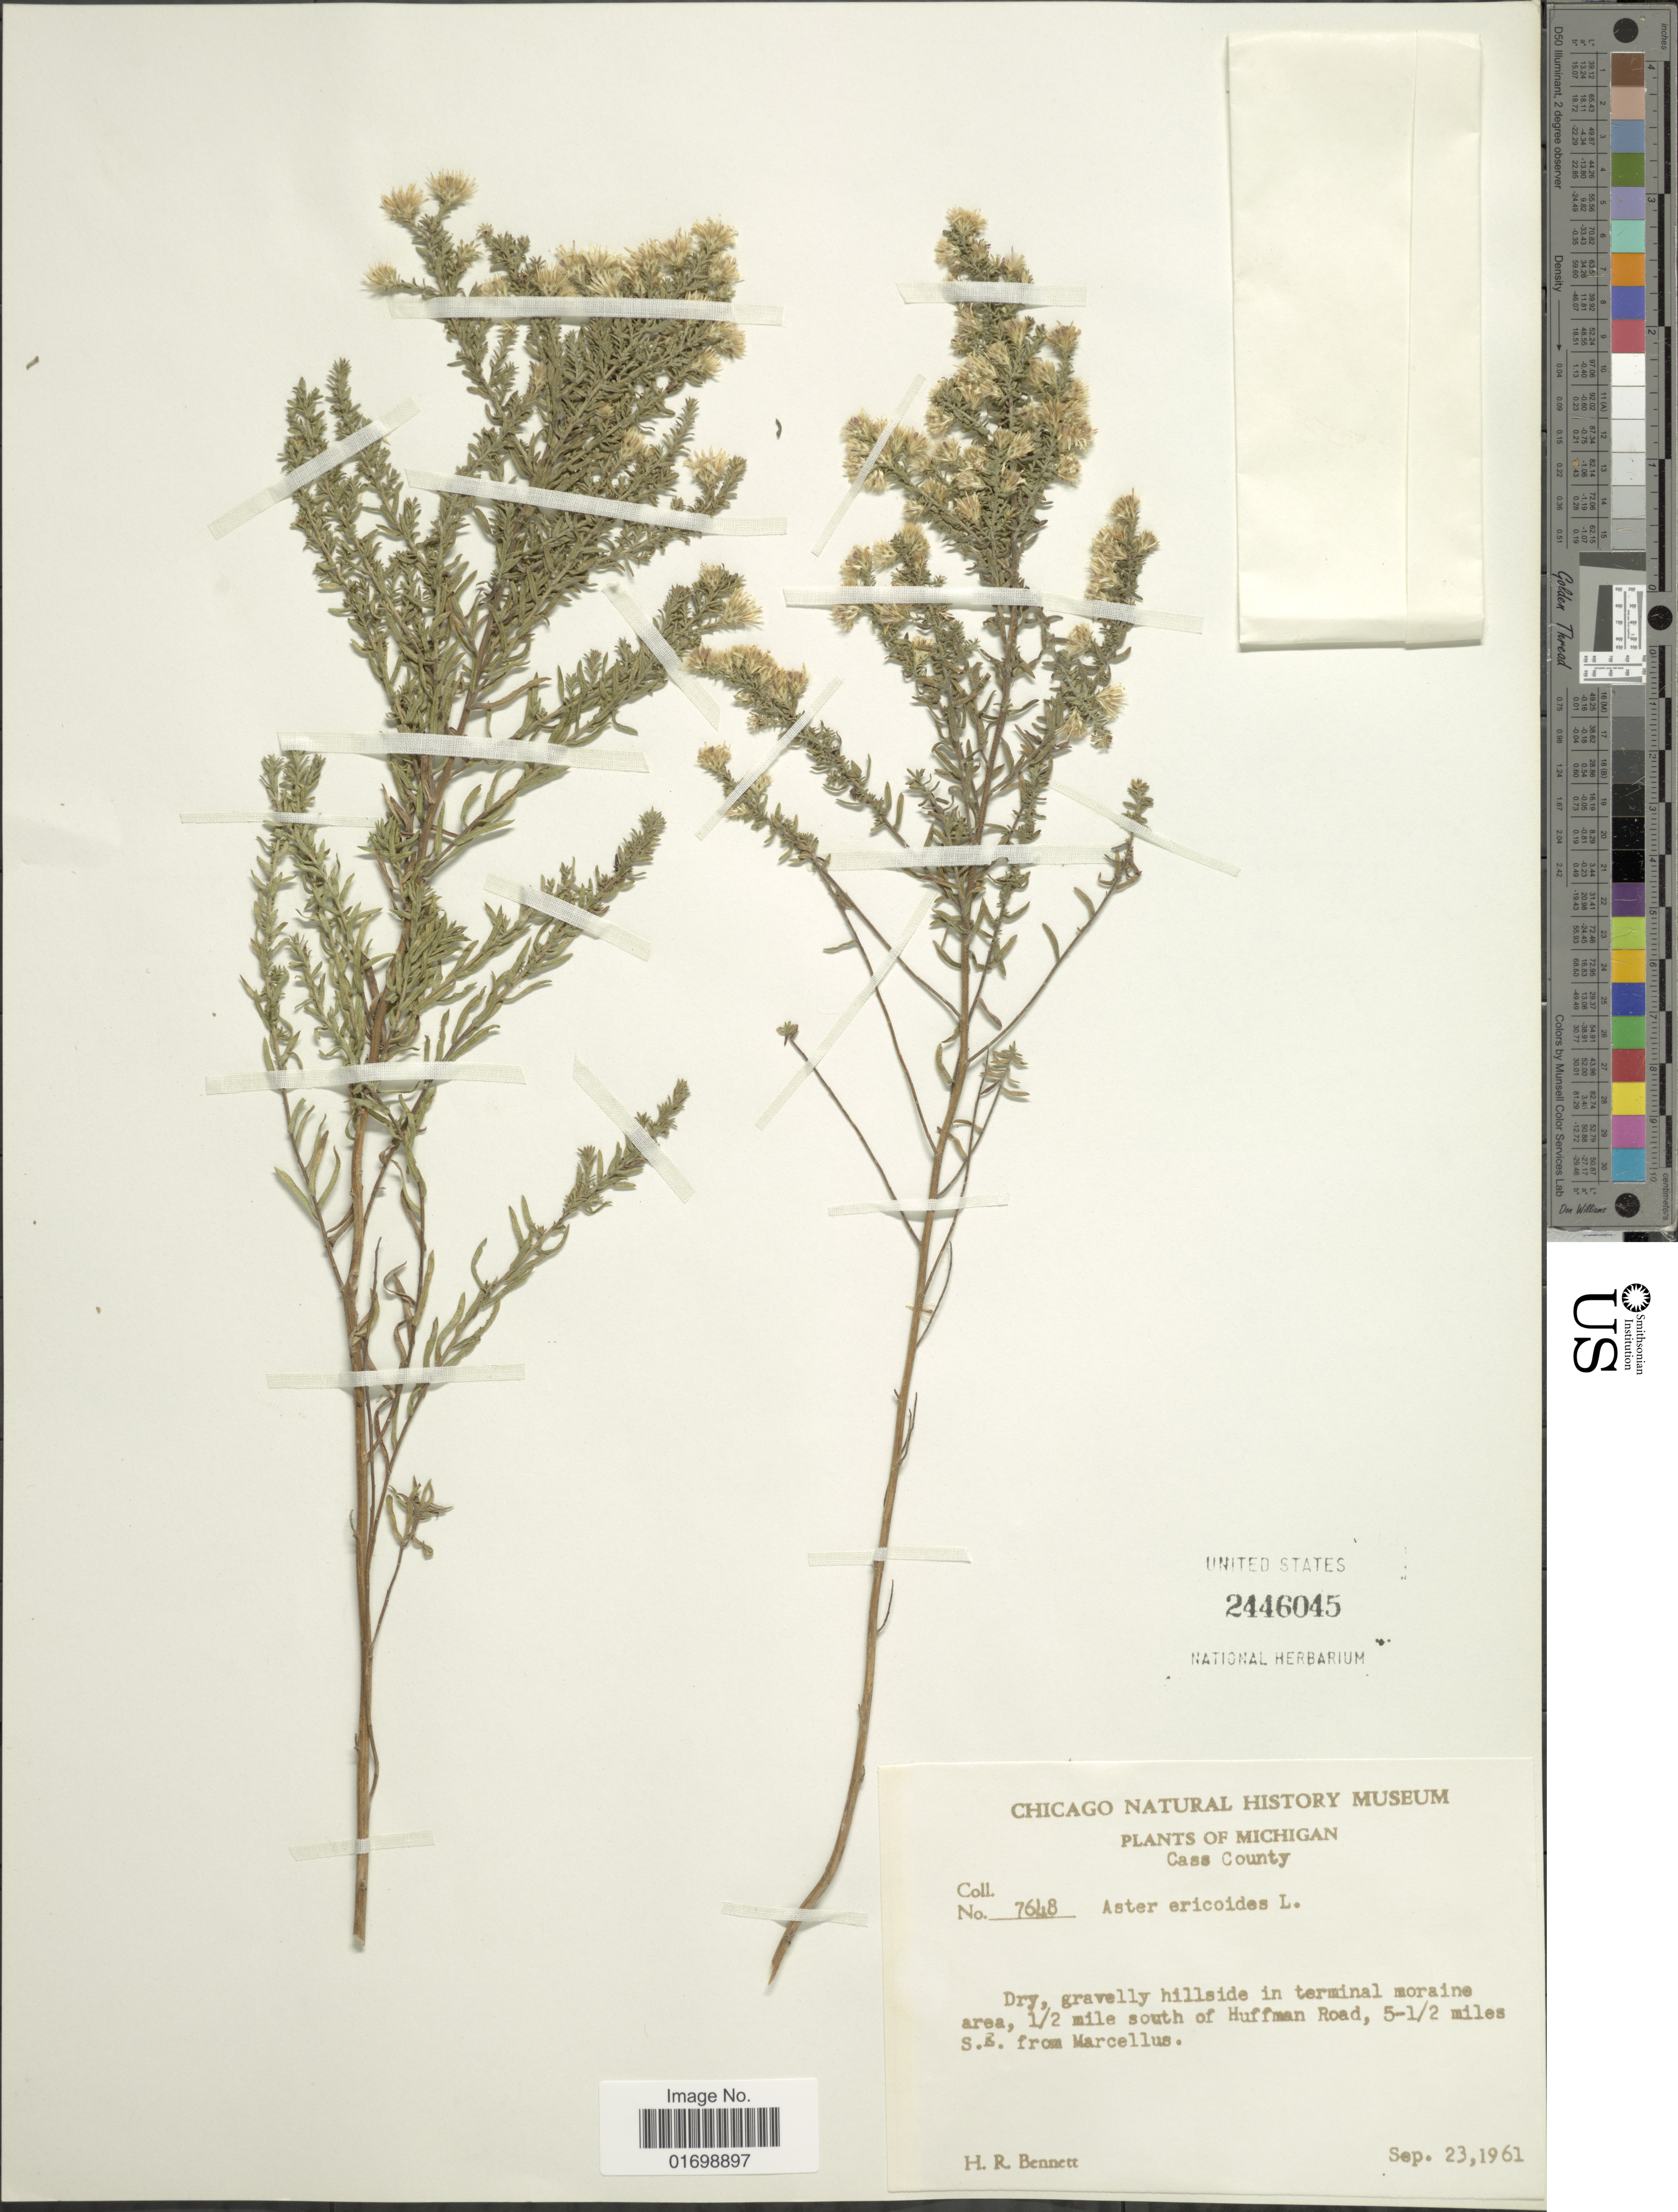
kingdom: Plantae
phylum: Tracheophyta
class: Magnoliopsida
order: Asterales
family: Asteraceae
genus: Symphyotrichum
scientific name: Symphyotrichum ericoides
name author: (L.) G.L. Nesom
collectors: H. R. Bennett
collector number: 7648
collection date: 1961-09-23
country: United States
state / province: Michigan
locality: Cass County, gravelly hillside in terminal moraine area, 1/2 mile south of Huffman Road, 5-1/2 miles S.E. from Marcellus.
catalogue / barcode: US 2446045